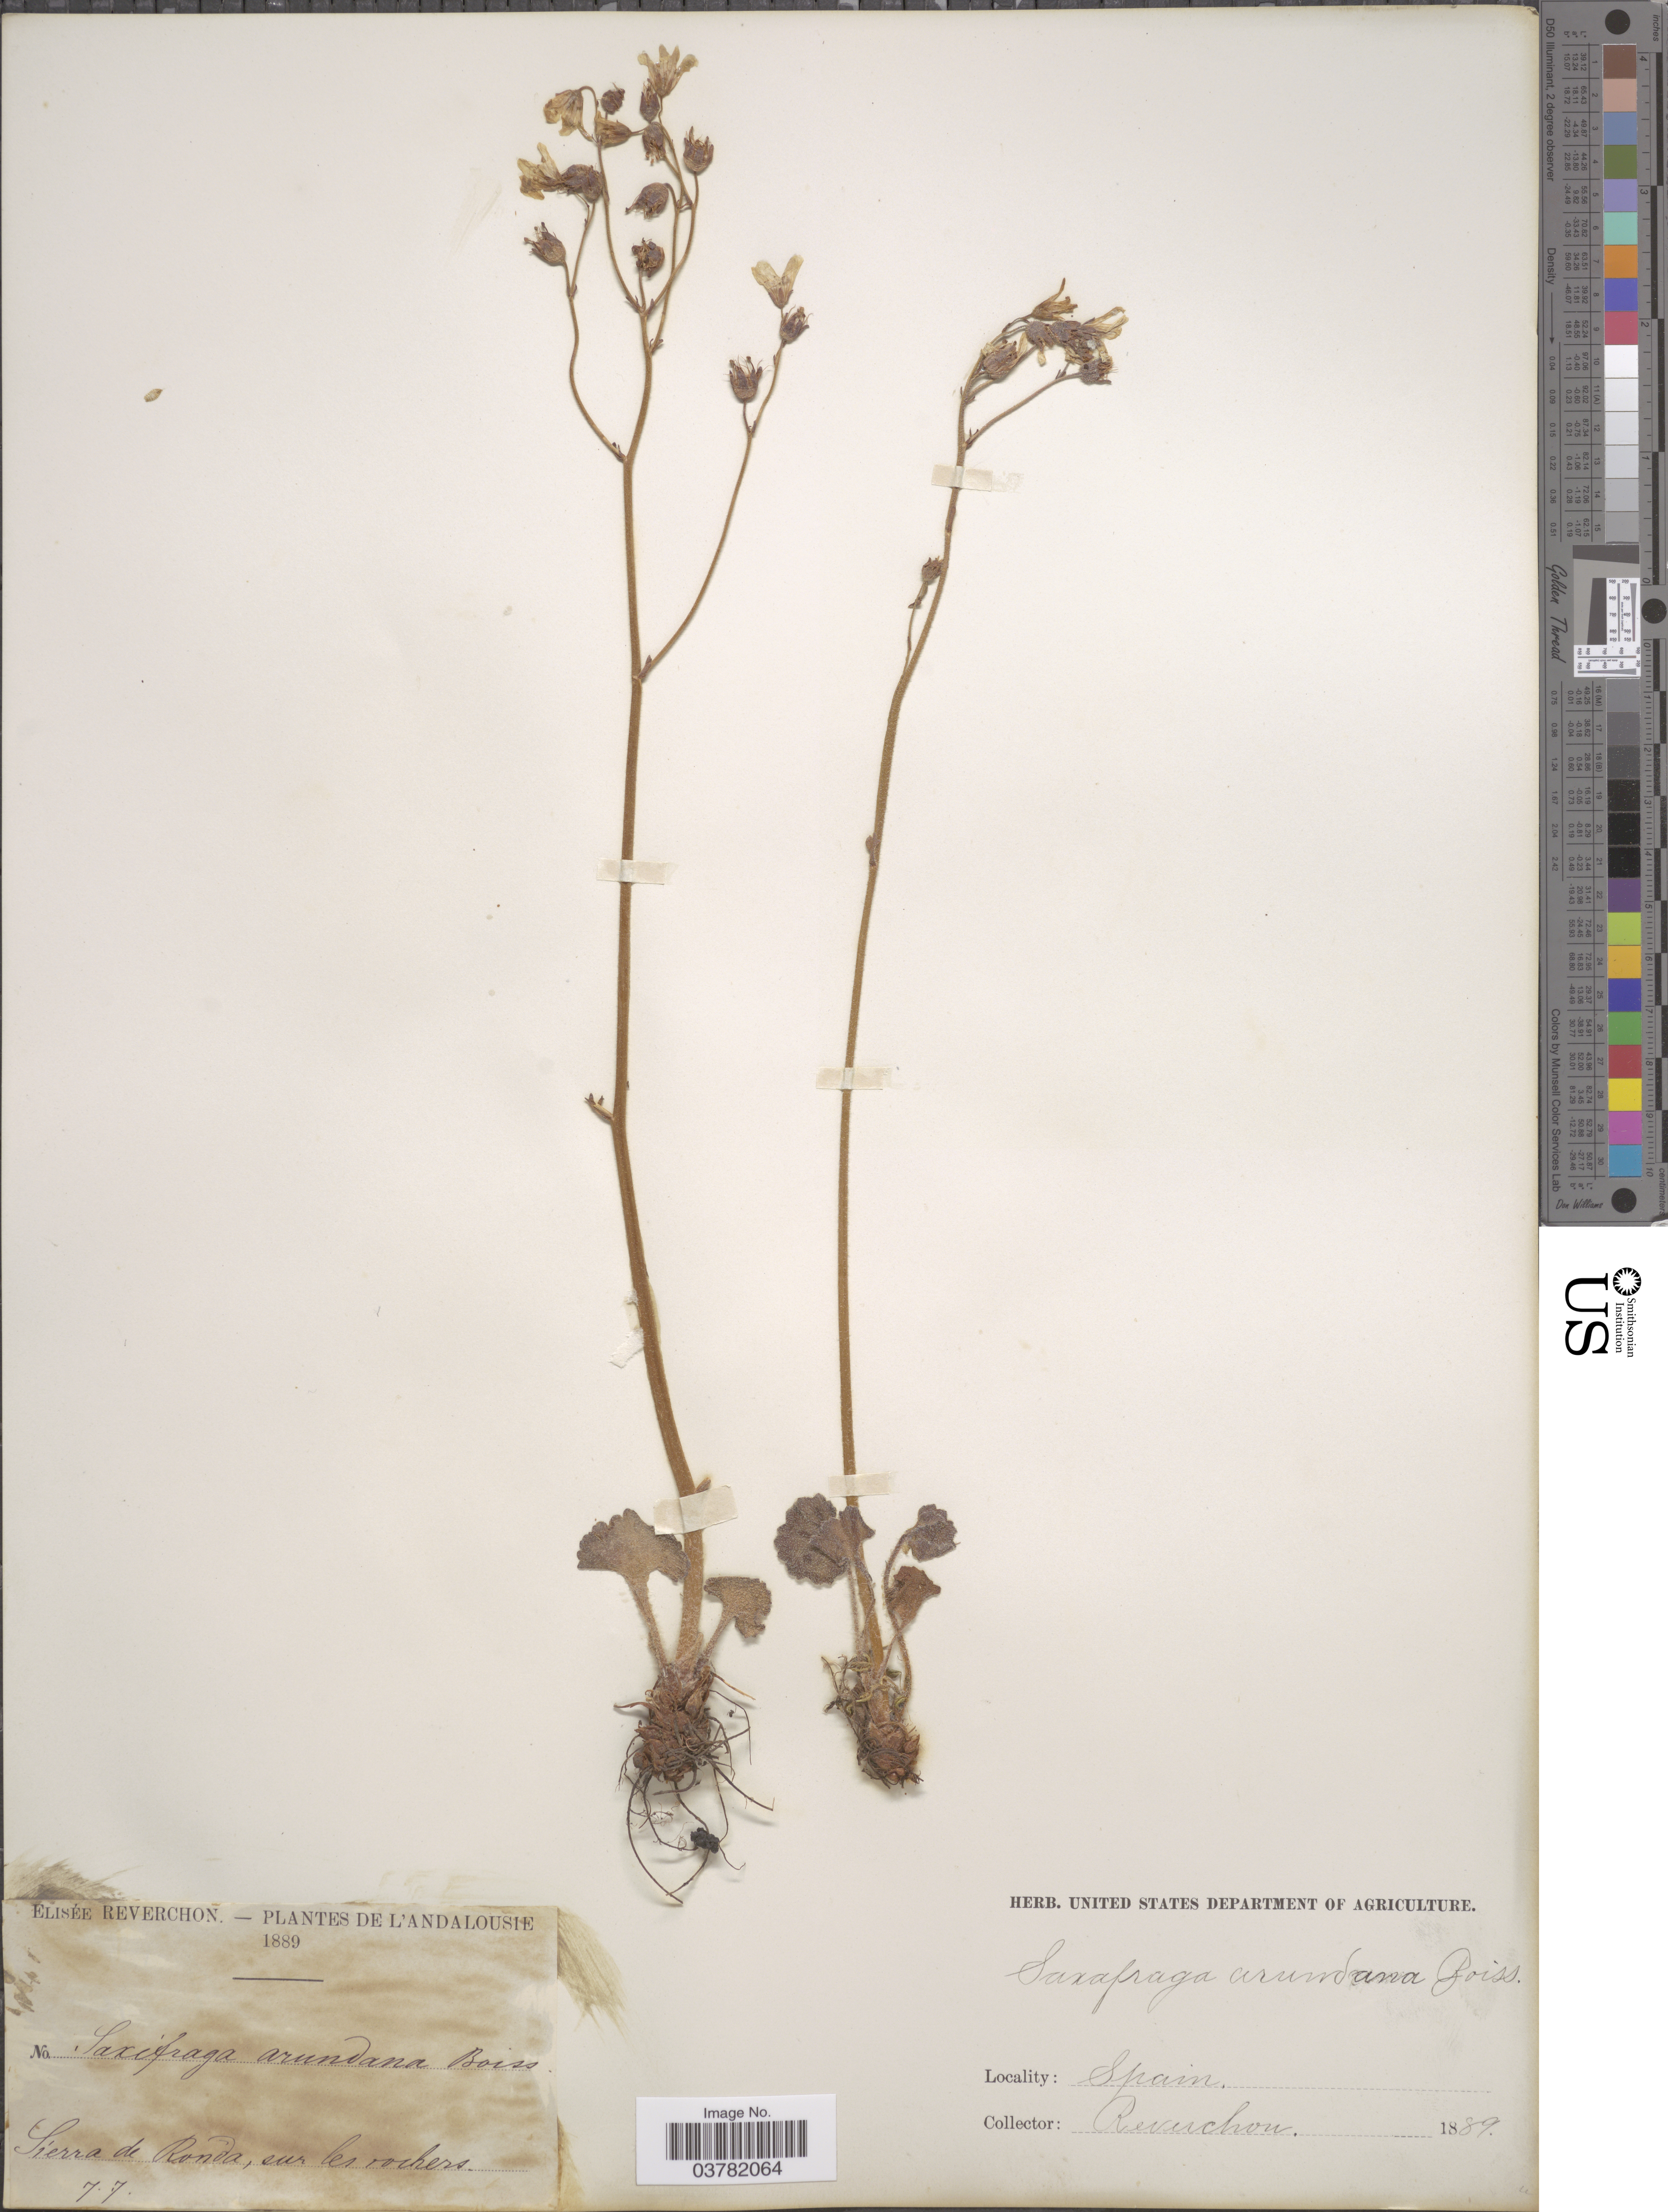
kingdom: Plantae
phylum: Tracheophyta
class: Magnoliopsida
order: Saxifragales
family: Saxifragaceae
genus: Saxifraga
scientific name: Saxifraga arundana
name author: Boiss.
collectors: E. Reverchon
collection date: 1889-07-07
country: Spain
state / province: Andalucía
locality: Andalousie. Sierra de Ronda, sur les rochers.